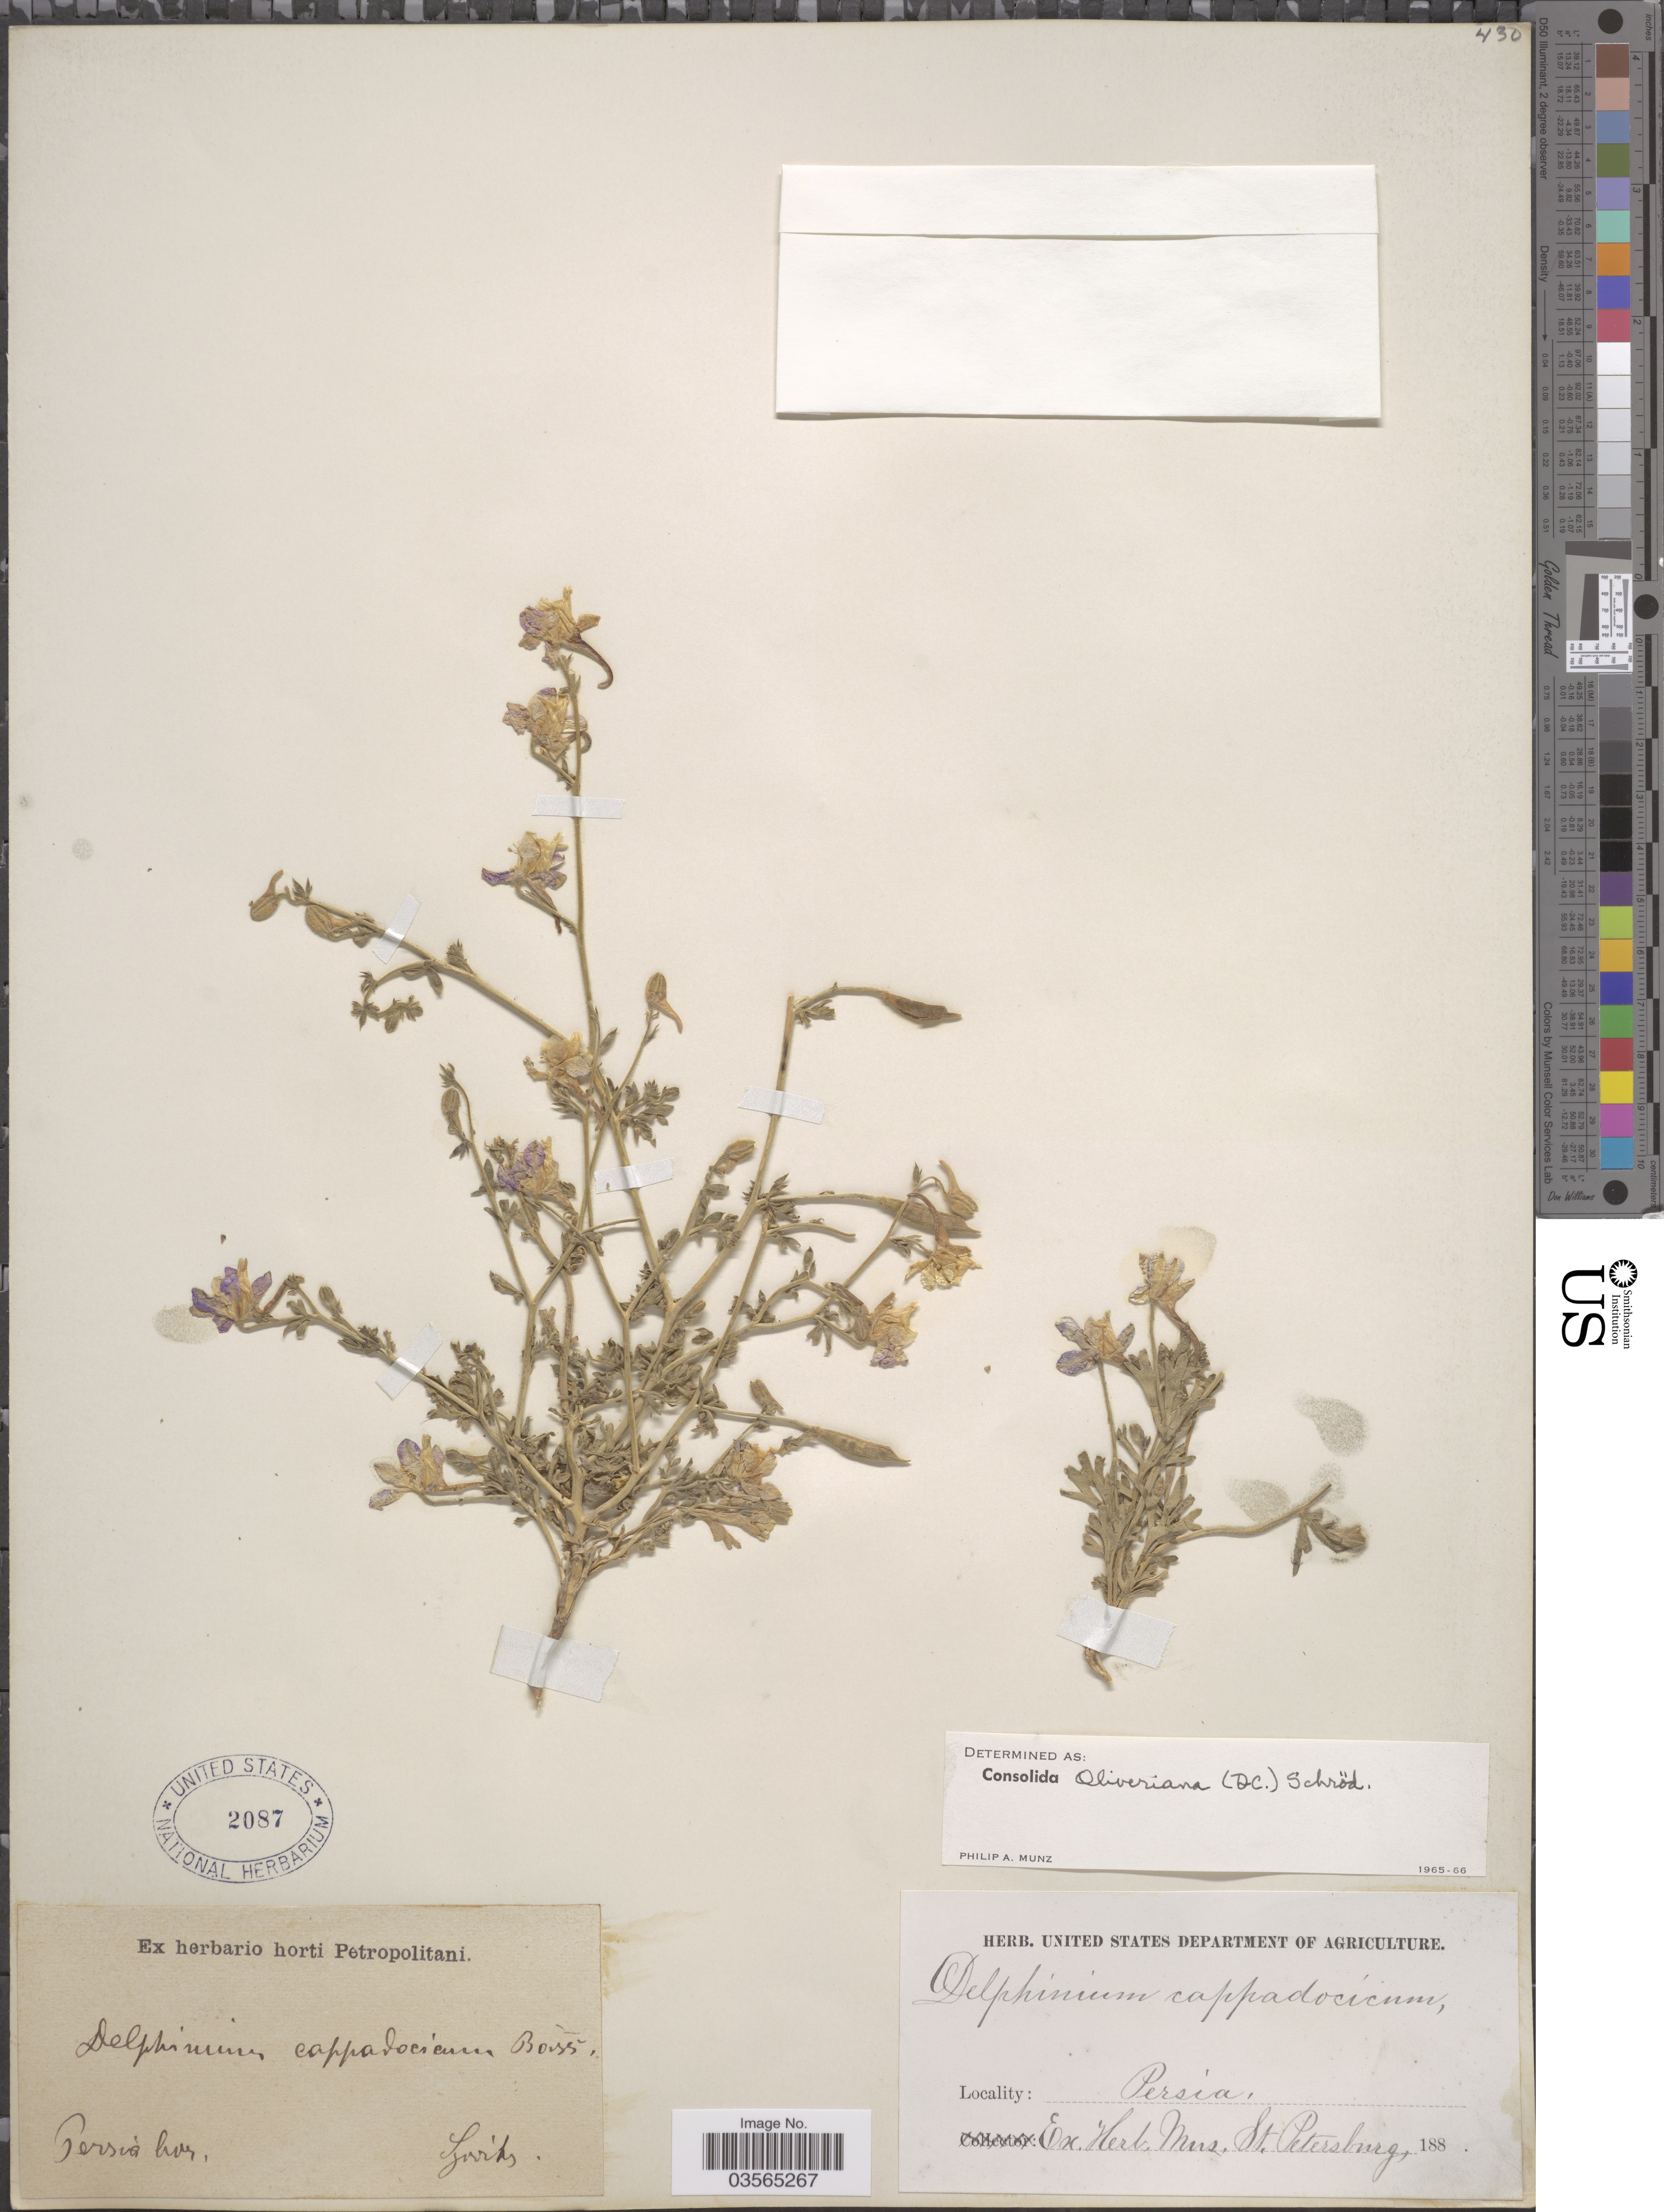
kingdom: Plantae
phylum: Tracheophyta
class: Magnoliopsida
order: Ranunculales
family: Ranunculaceae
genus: Delphinium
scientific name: Delphinium oliverianum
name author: DC.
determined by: Strong, Mark T., (BOT), Smithsonian Institution - National Museum of Natural History (UNITED STATES)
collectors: Szovits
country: Iran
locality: Persia bor.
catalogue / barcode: US 2087